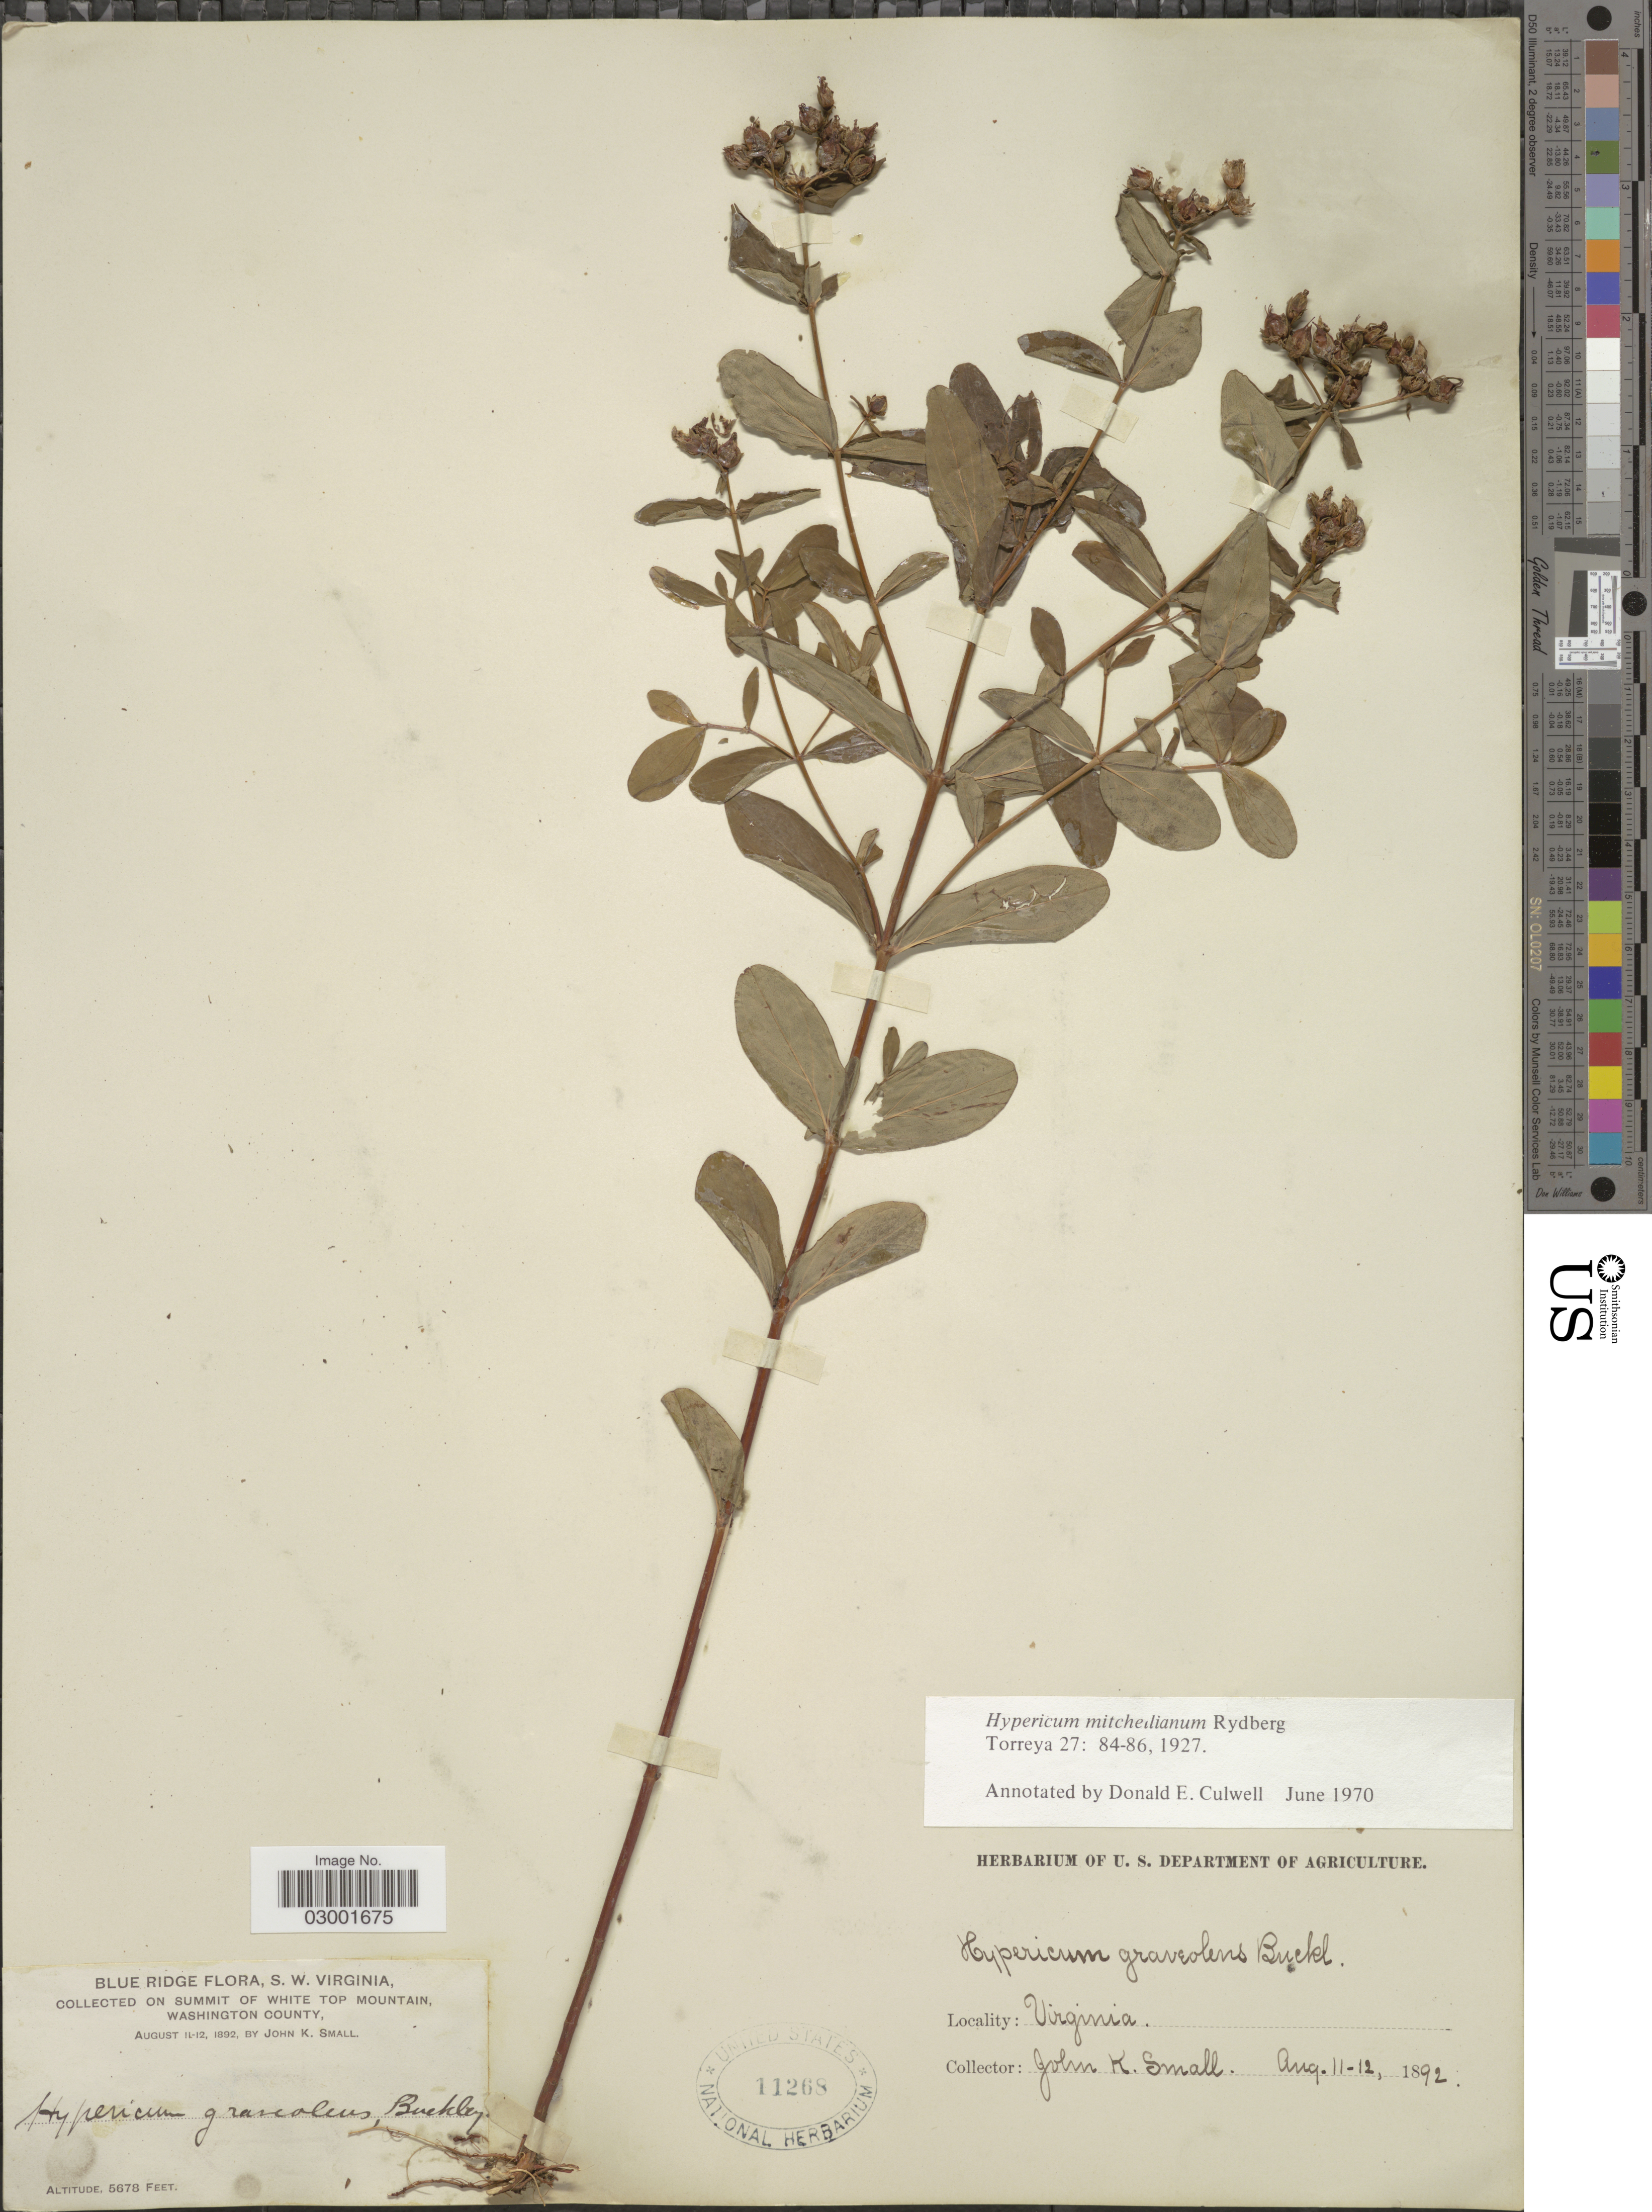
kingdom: Plantae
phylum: Tracheophyta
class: Magnoliopsida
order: Malpighiales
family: Hypericaceae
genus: Hypericum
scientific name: Hypericum x mitchellianum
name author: Rydb.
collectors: J. K. Small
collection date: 1892-08-11/1892-08-12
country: United States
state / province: Virginia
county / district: Washington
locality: Blue Ridge, S.W. Virginia, Summit of White Top Mountain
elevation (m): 1731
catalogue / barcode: US 11268